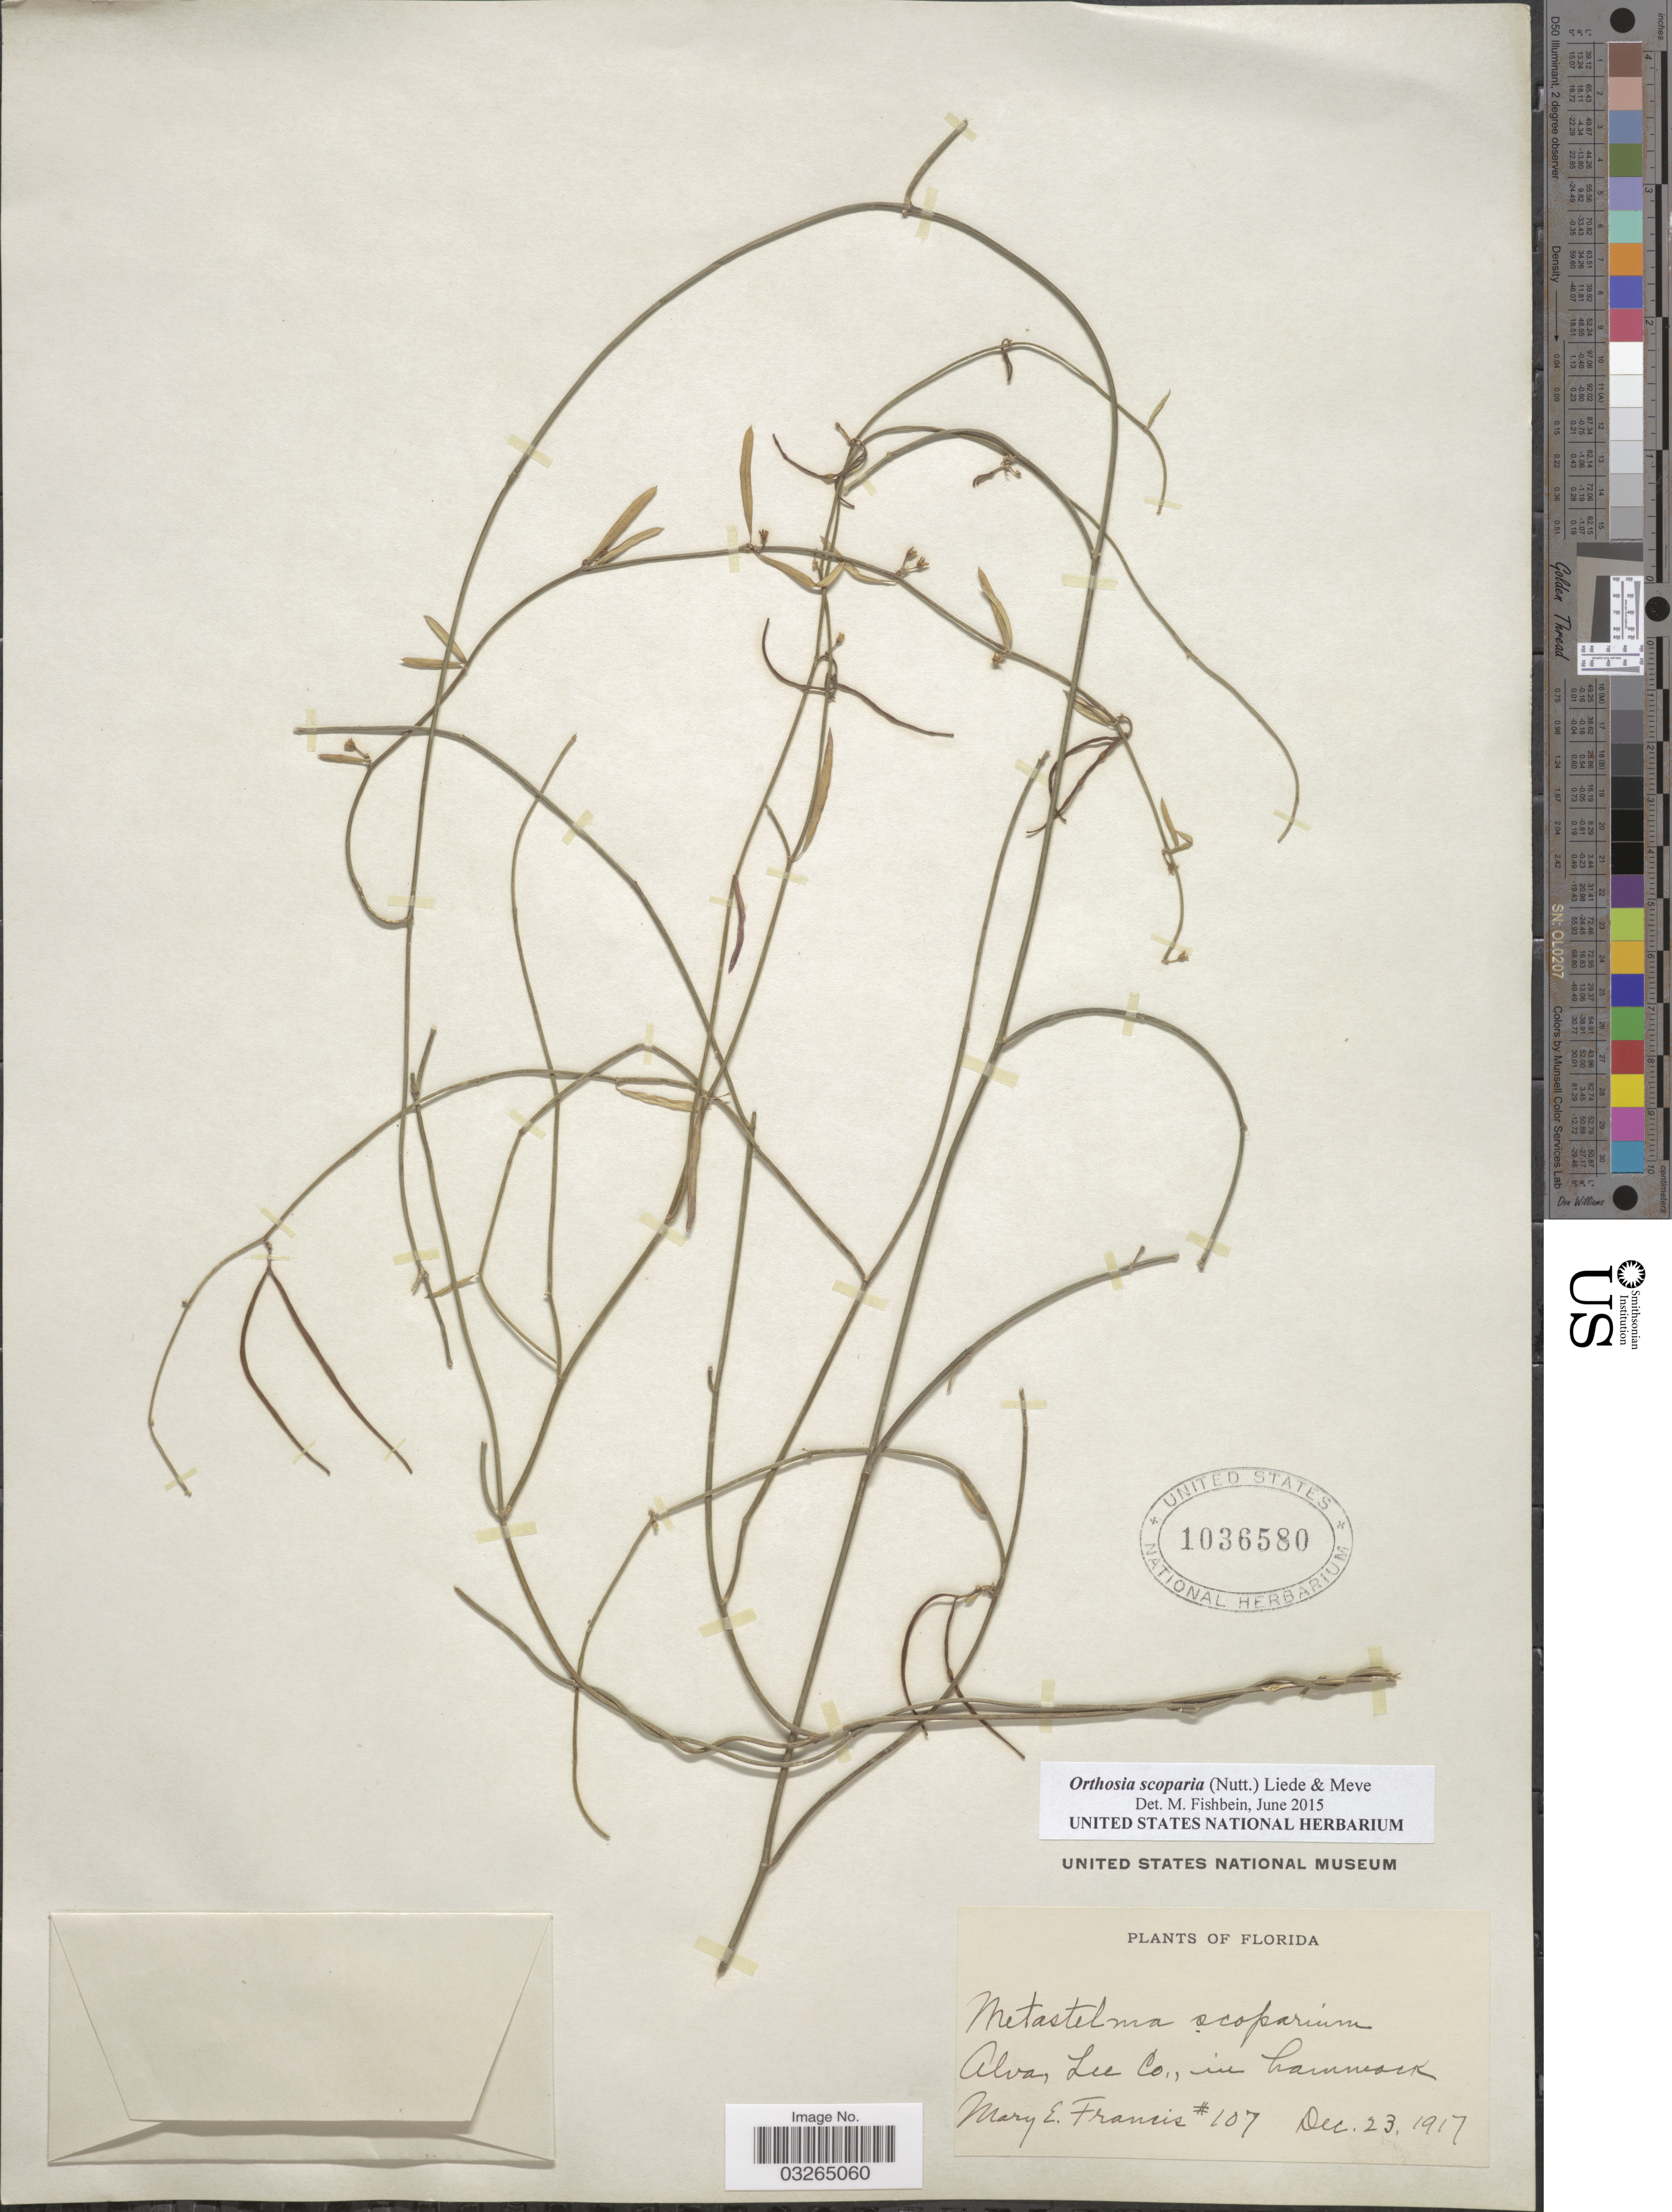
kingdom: Plantae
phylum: Tracheophyta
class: Magnoliopsida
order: Gentianales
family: Apocynaceae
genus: Orthosia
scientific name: Orthosia scoparia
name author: (Nutt.) Liede & Meve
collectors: M. E. Francis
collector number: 107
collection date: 1917-12-23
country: United States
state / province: Florida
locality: Alva, Lee Co.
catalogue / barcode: US 1036580